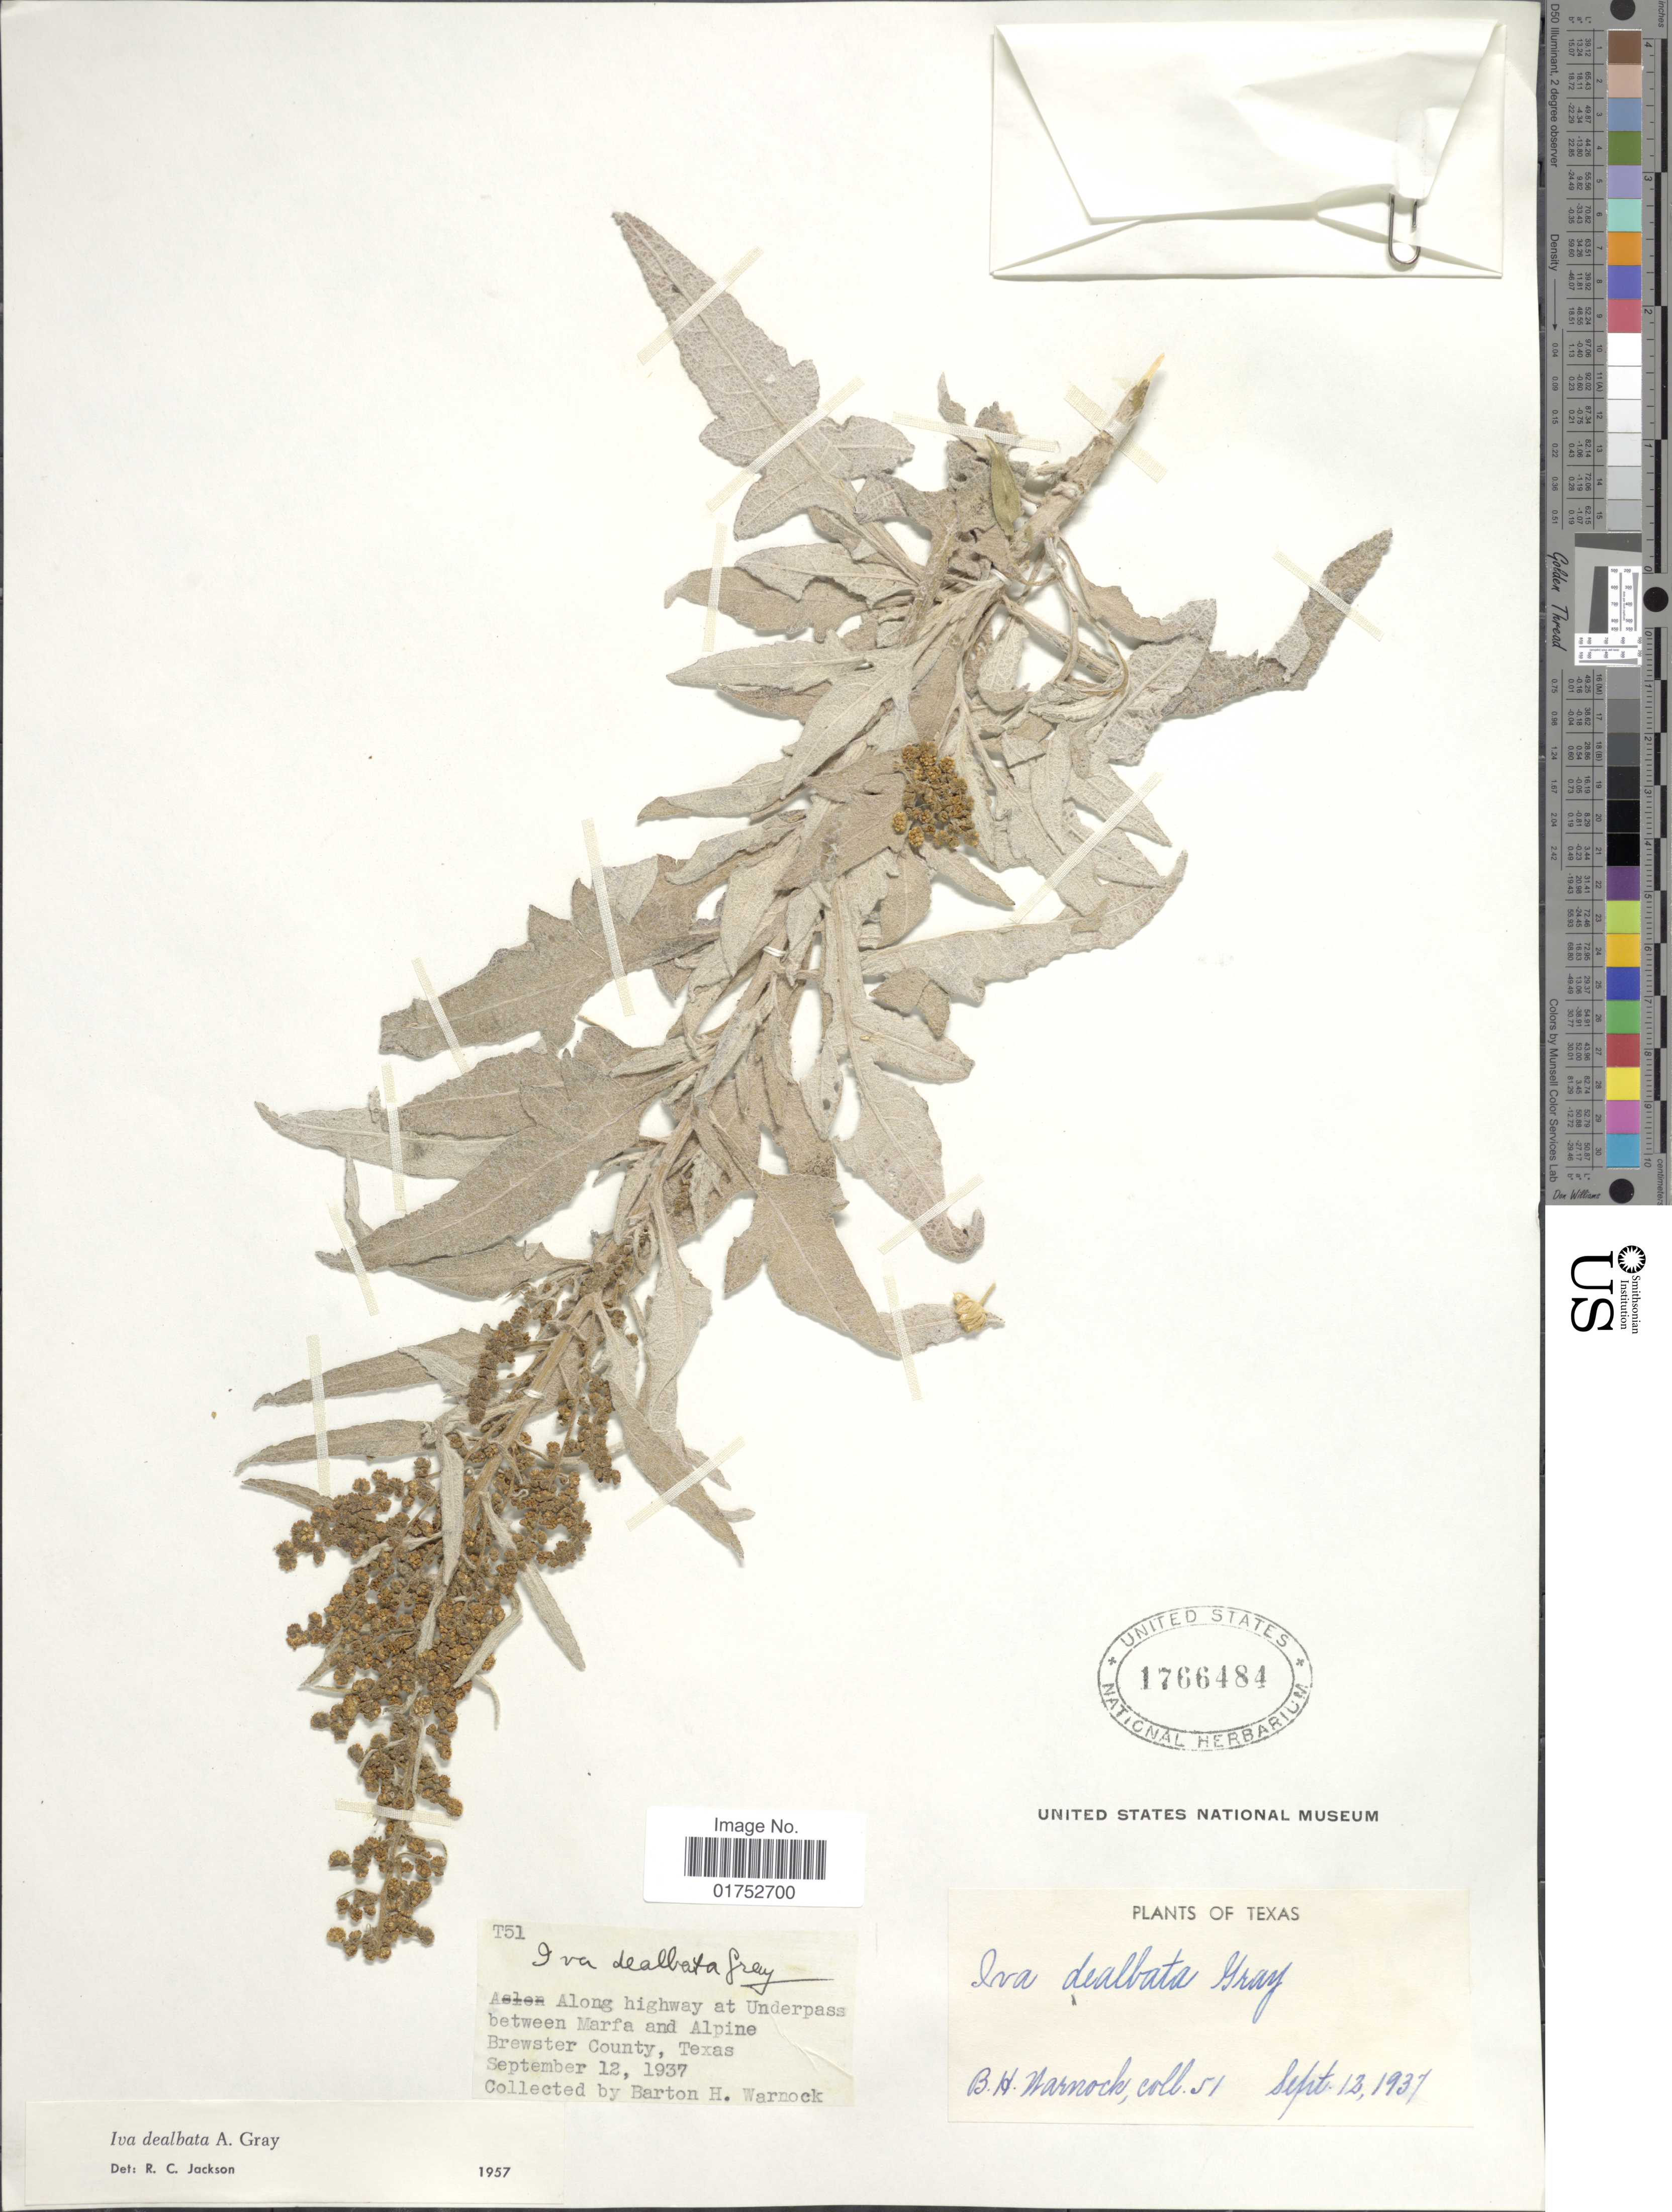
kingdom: Plantae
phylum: Tracheophyta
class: Magnoliopsida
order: Asterales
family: Asteraceae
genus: Iva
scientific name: Iva dealbata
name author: A. Gray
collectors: B. H. Warnock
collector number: T51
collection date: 1937-09-12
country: United States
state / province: Texas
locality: Along highway at Underpass between Marfa and Alpine, Brewster County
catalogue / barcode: US 1766484